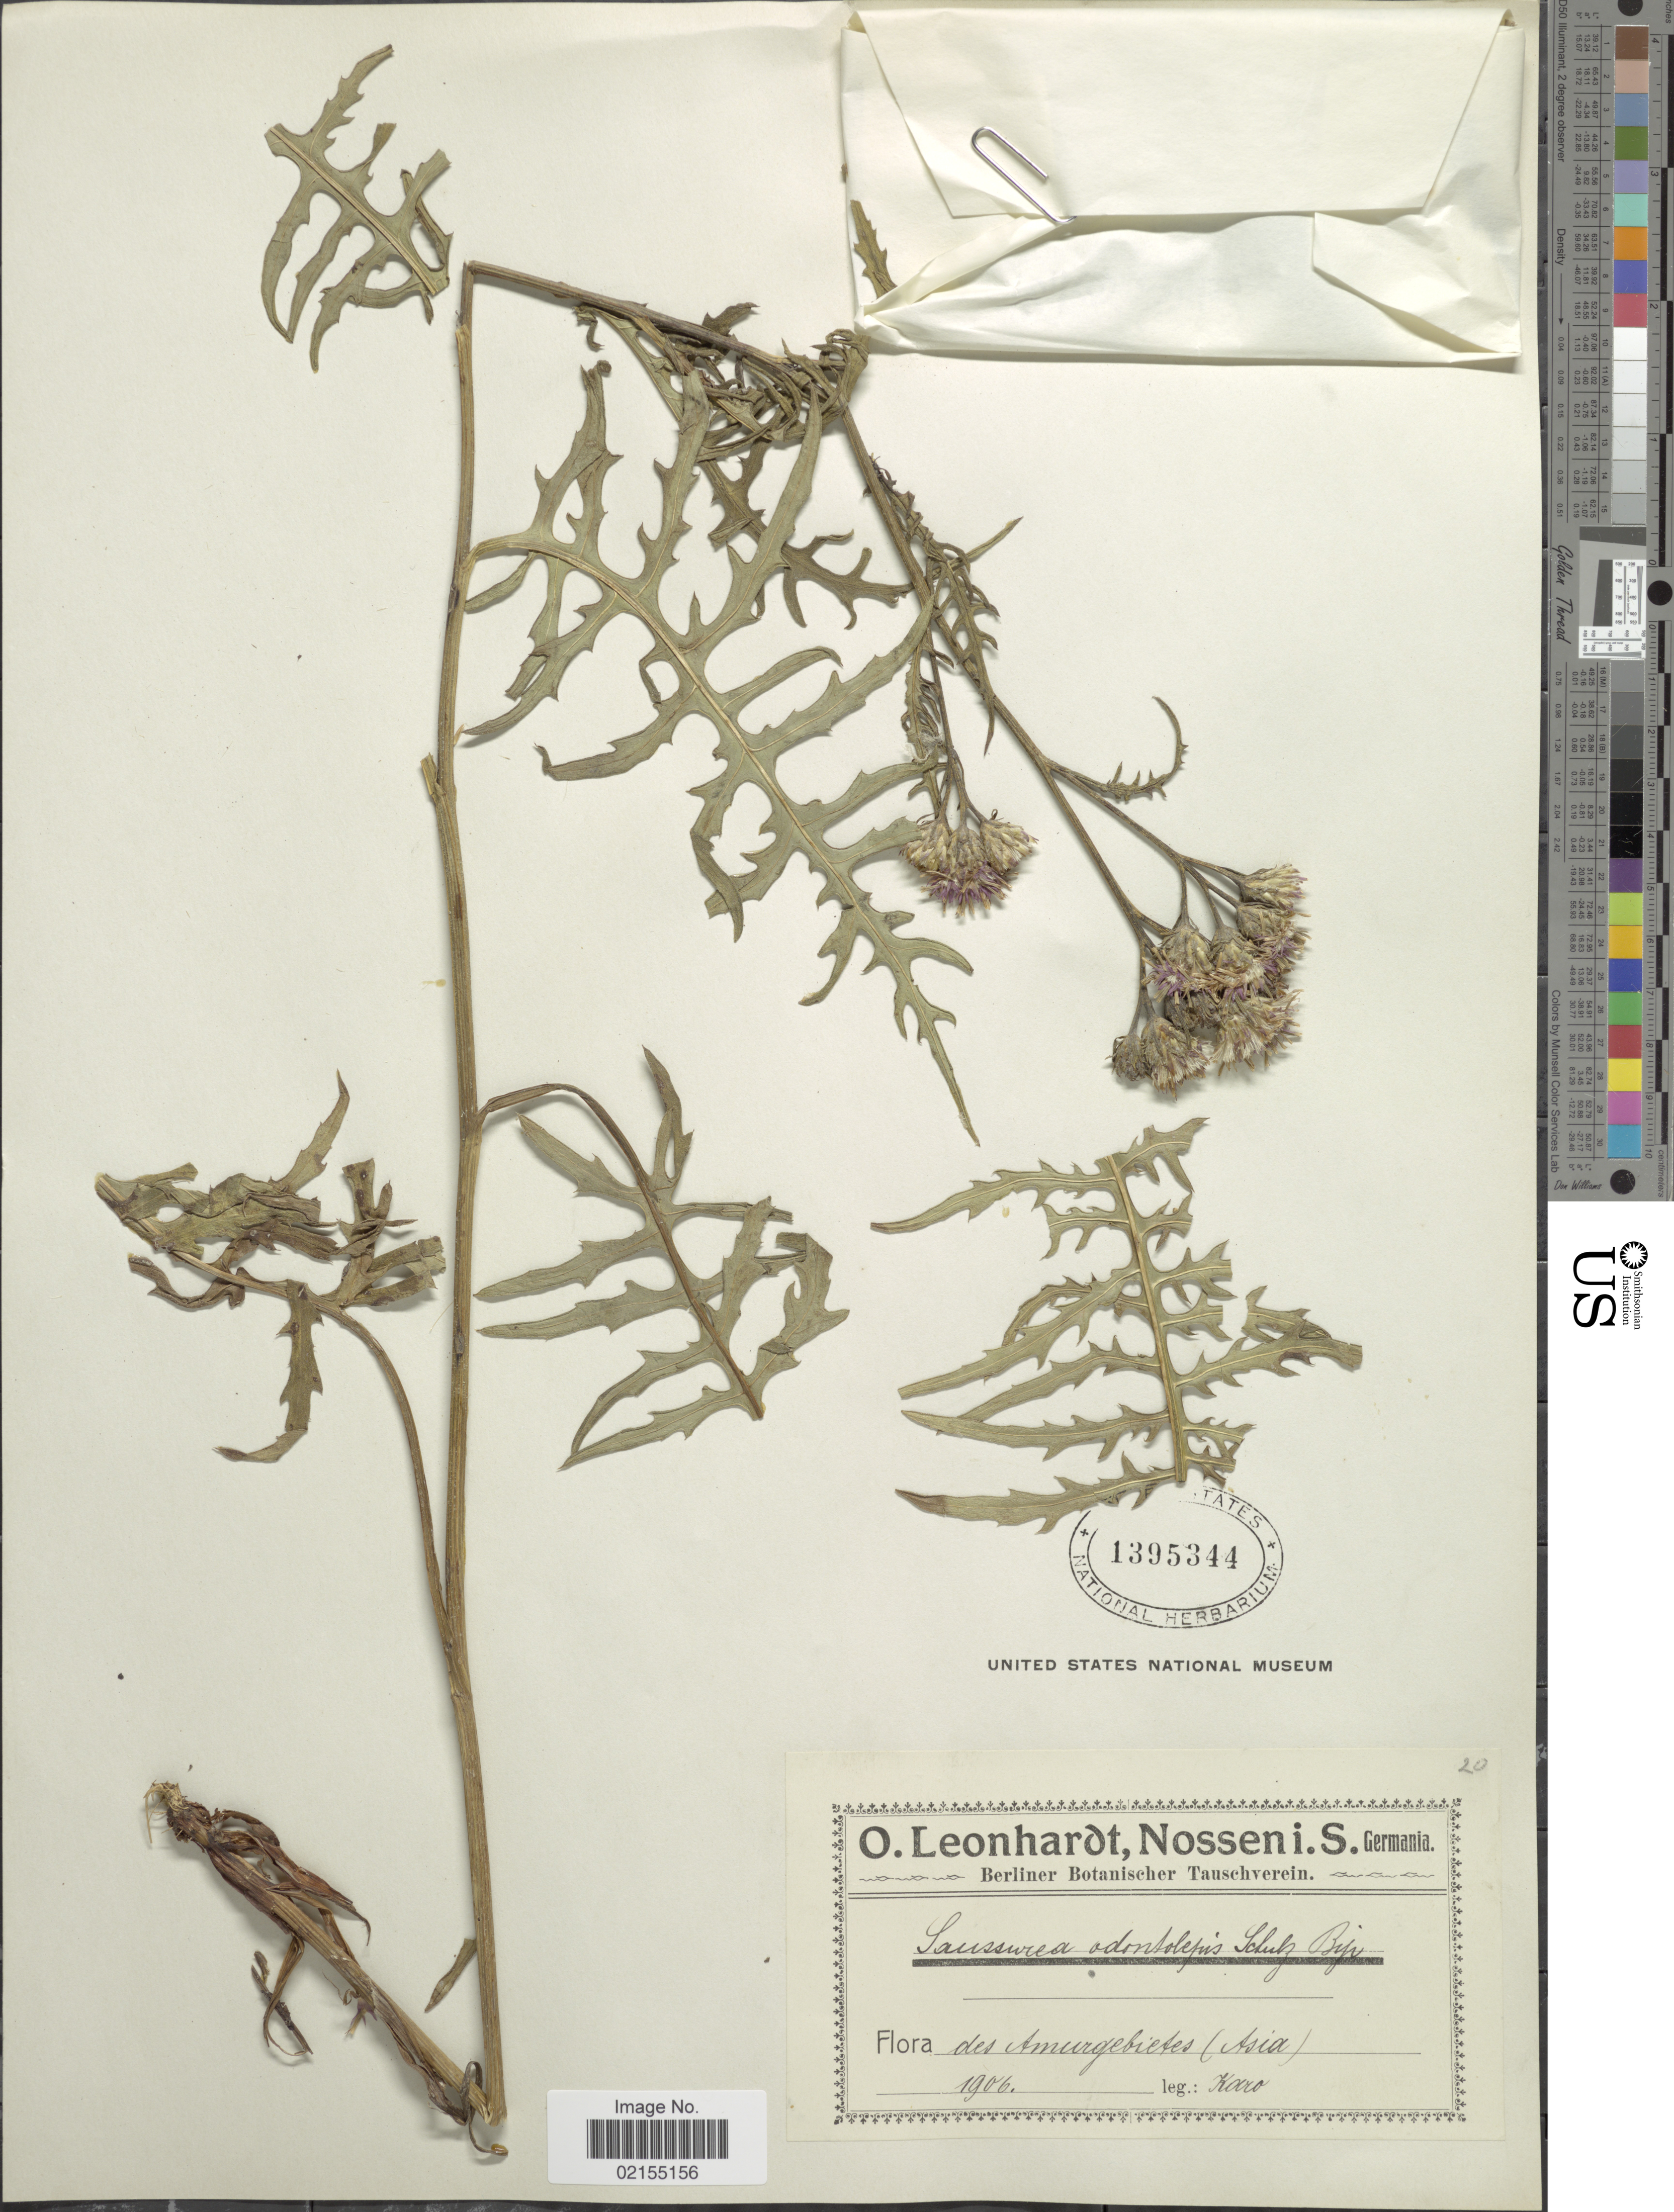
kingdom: Plantae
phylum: Tracheophyta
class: Magnoliopsida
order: Asterales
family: Asteraceae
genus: Saussurea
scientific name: Saussurea odontolepis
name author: Sch. Bip. ex Herder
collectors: Karo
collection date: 1906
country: Russian Federation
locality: Des Amurgebietes (Asia)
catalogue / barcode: US 1395344